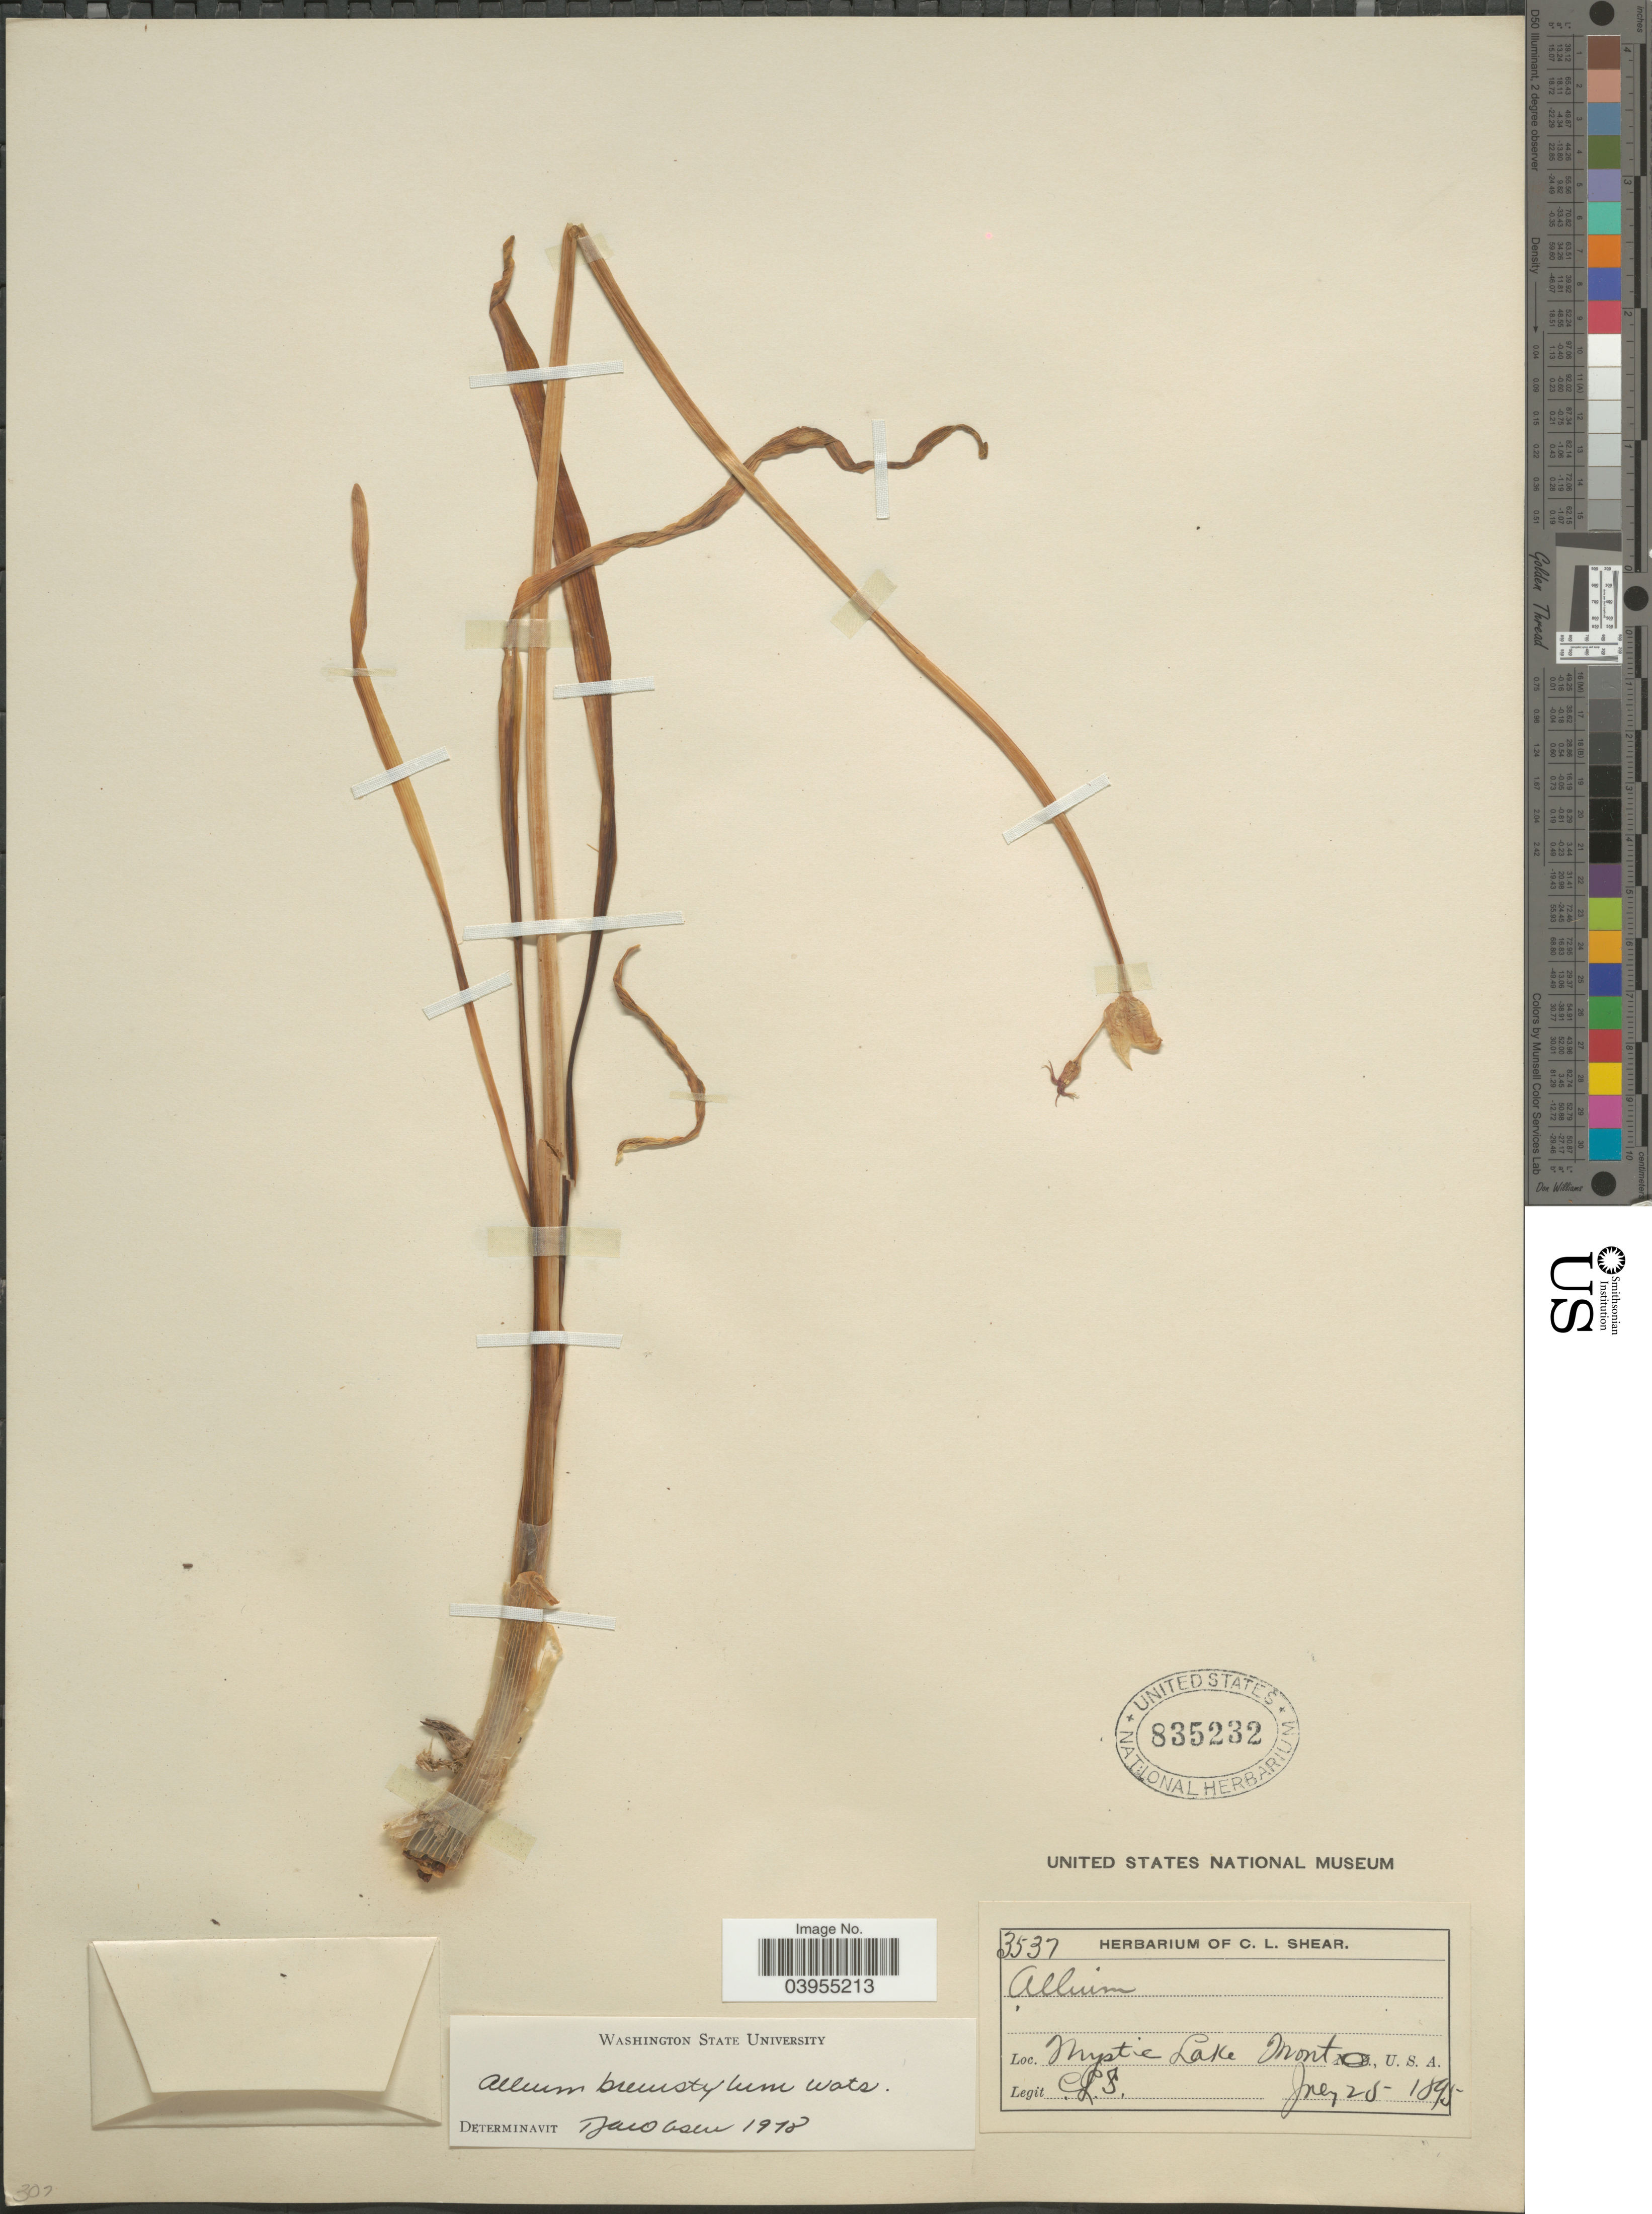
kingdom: Plantae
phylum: Tracheophyta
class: Liliopsida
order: Asparagales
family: Amaryllidaceae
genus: Allium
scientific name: Allium brevistylum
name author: S. Watson in C. King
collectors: C. L. Shear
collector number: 3537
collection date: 1895-07-25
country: United States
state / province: Montana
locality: Mystic Lake.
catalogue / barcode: US 835232